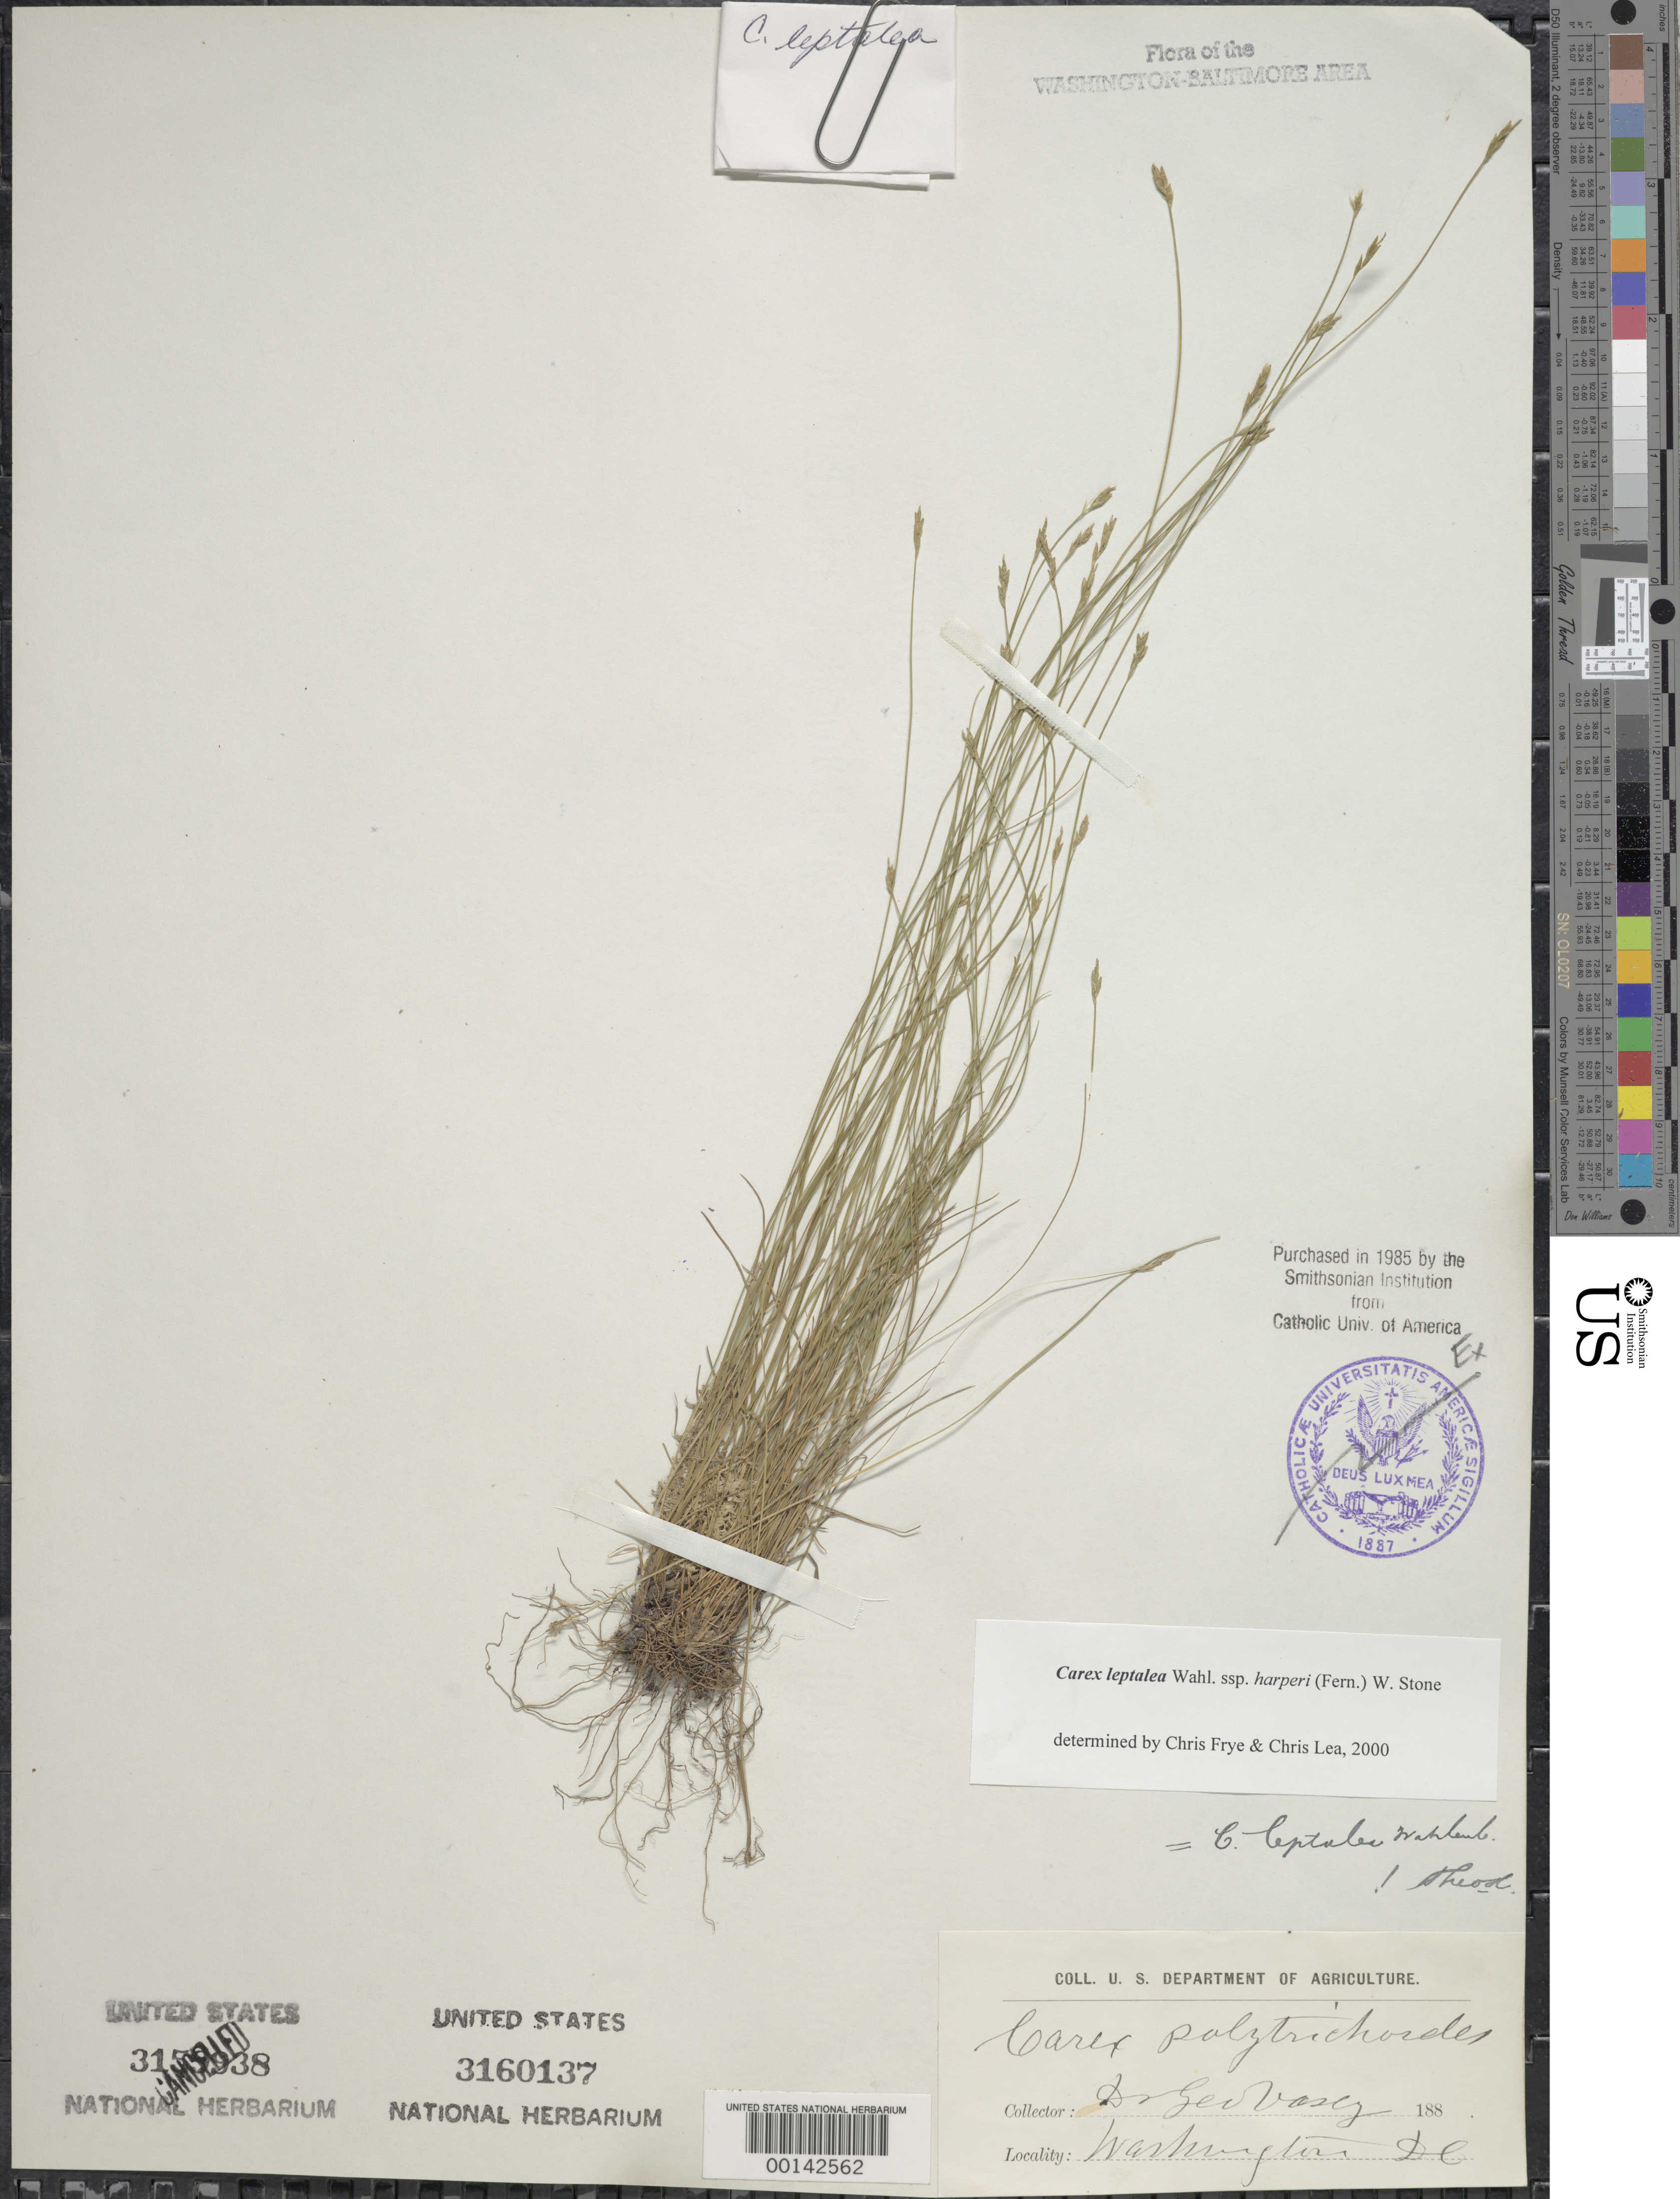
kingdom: Plantae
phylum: Tracheophyta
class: Liliopsida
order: Poales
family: Cyperaceae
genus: Carex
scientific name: Carex leptalea var. harperi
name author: (Fernald) W. Stone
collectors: G. Vasey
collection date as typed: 188-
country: United States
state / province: District of Columbia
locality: Washington DC Area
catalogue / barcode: US 3160137